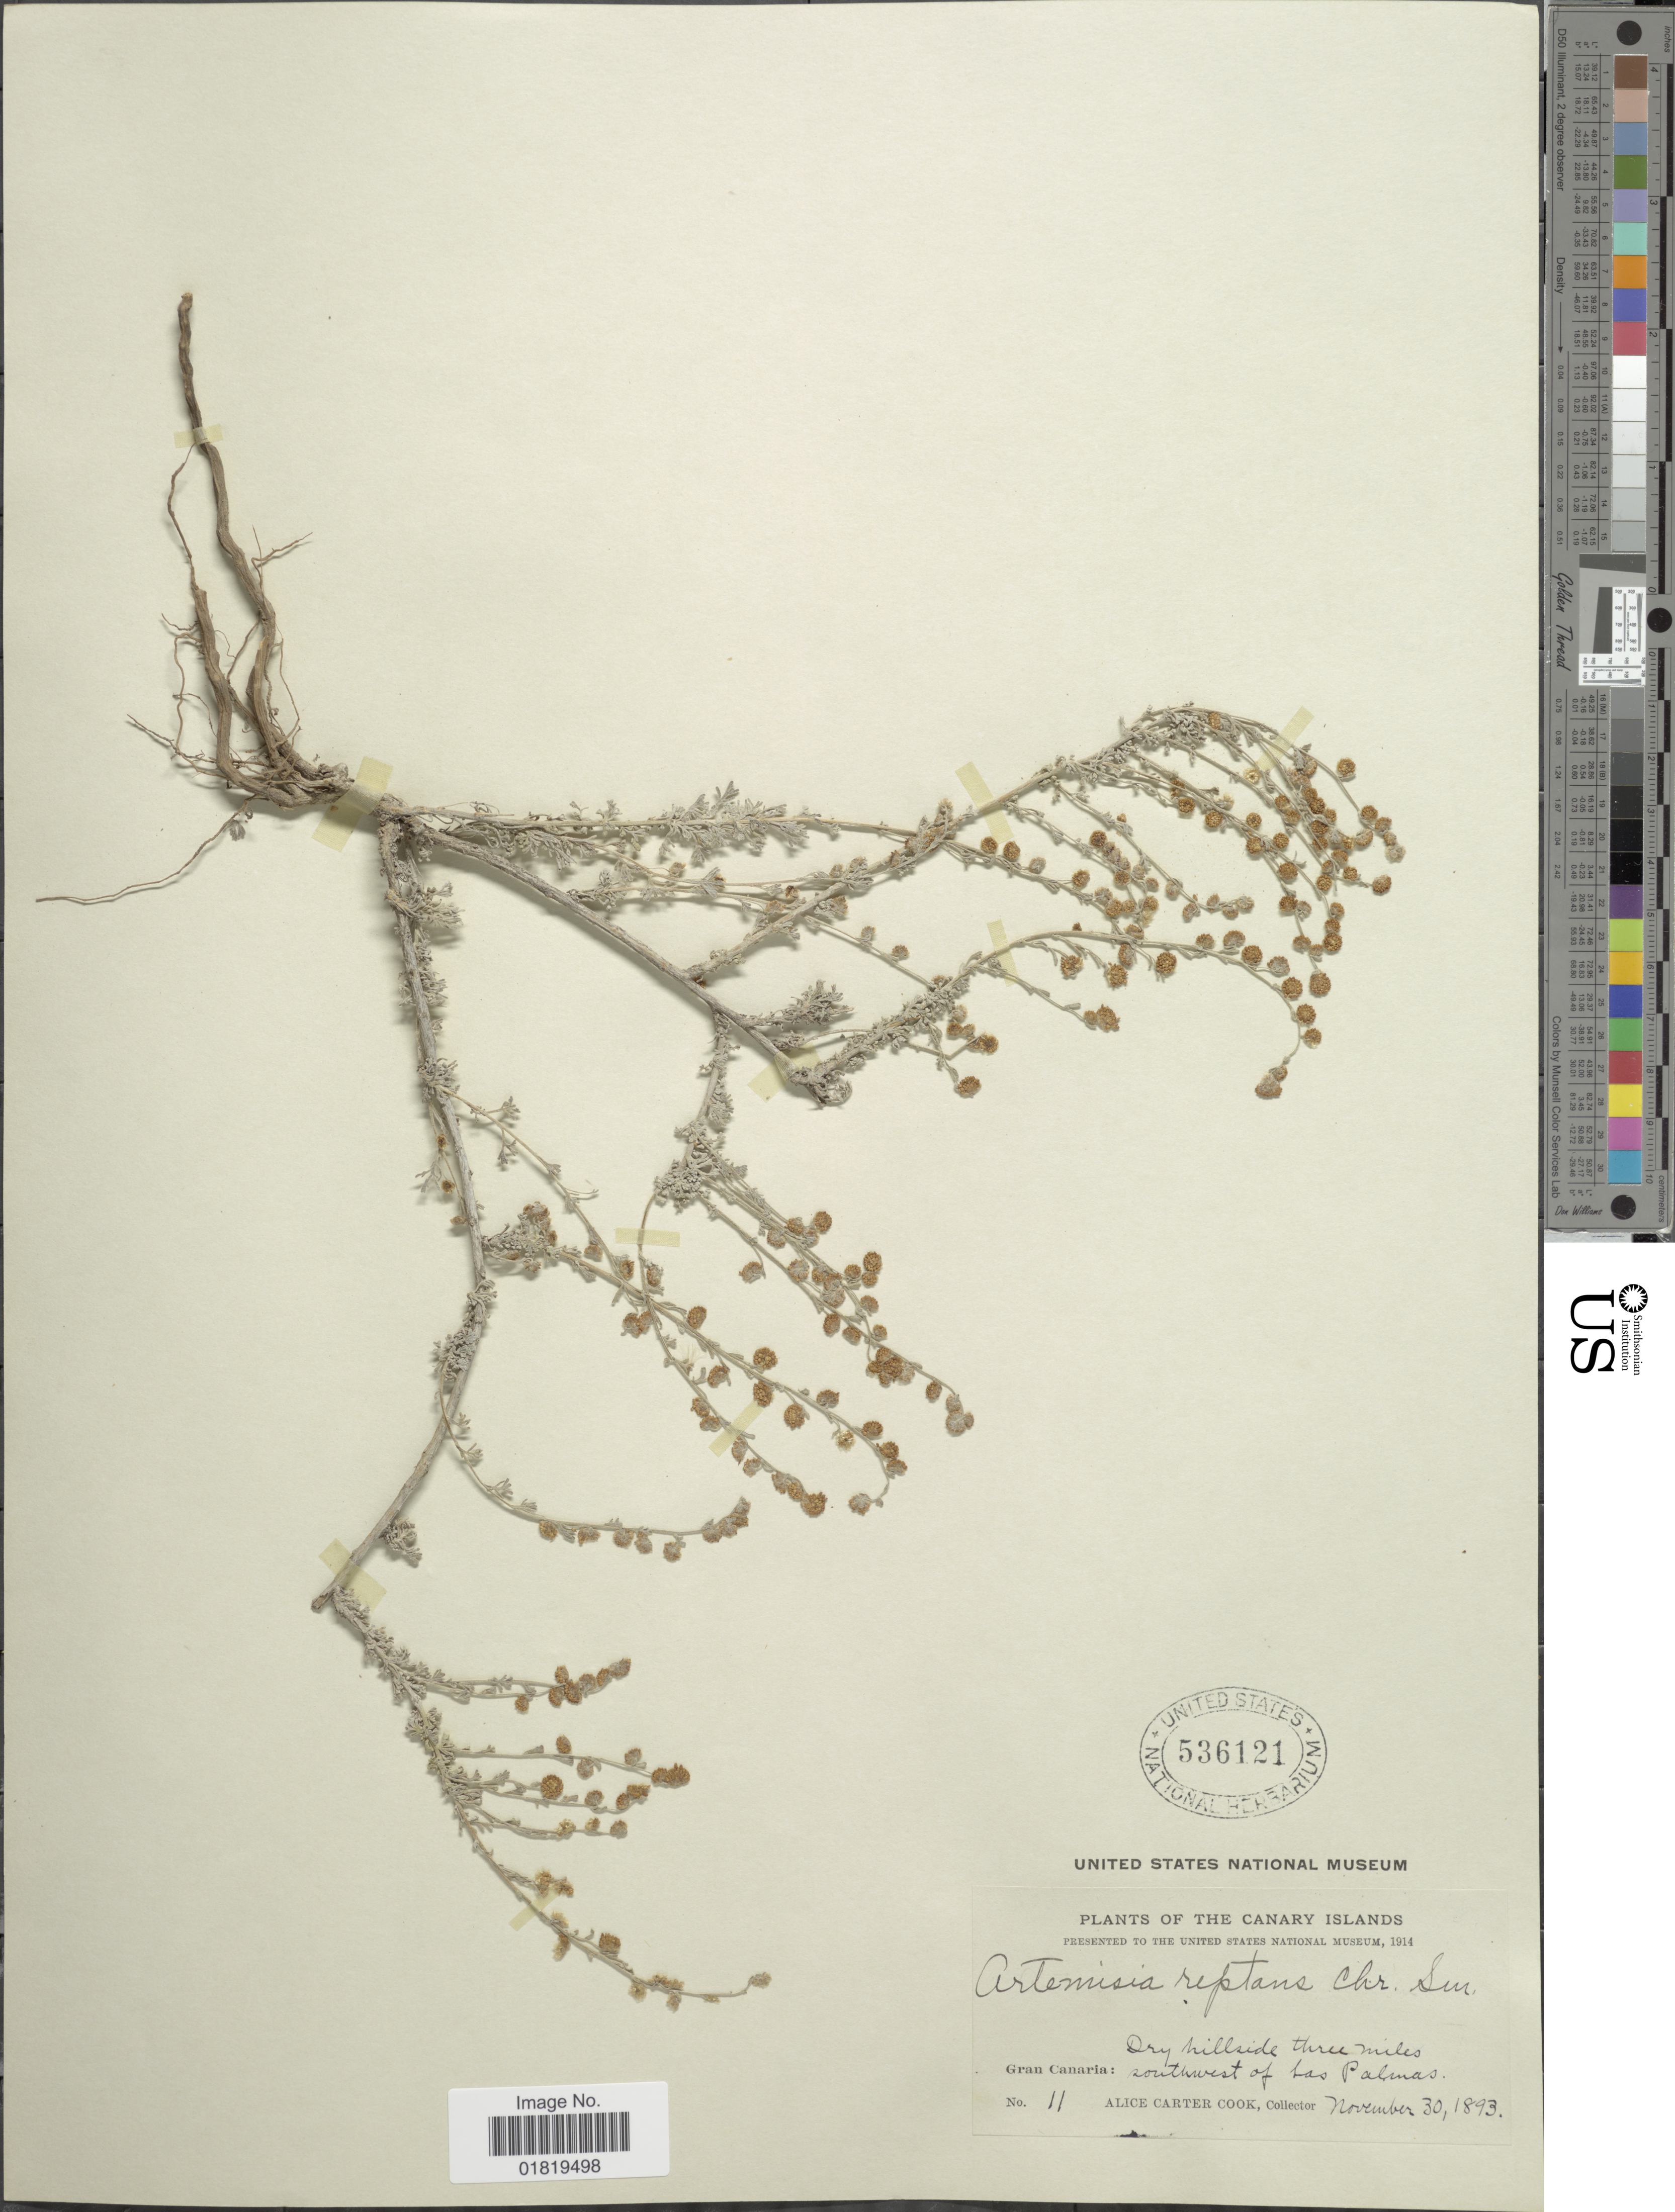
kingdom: Plantae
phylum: Tracheophyta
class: Magnoliopsida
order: Asterales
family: Asteraceae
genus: Artemisia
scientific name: Artemisia reptans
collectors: Alice C. Cook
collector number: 11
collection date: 1893-11-30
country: Spain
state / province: Canarias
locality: Canary Islands, Gran Canaria: southwest of Las Palmas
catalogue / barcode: US 536121